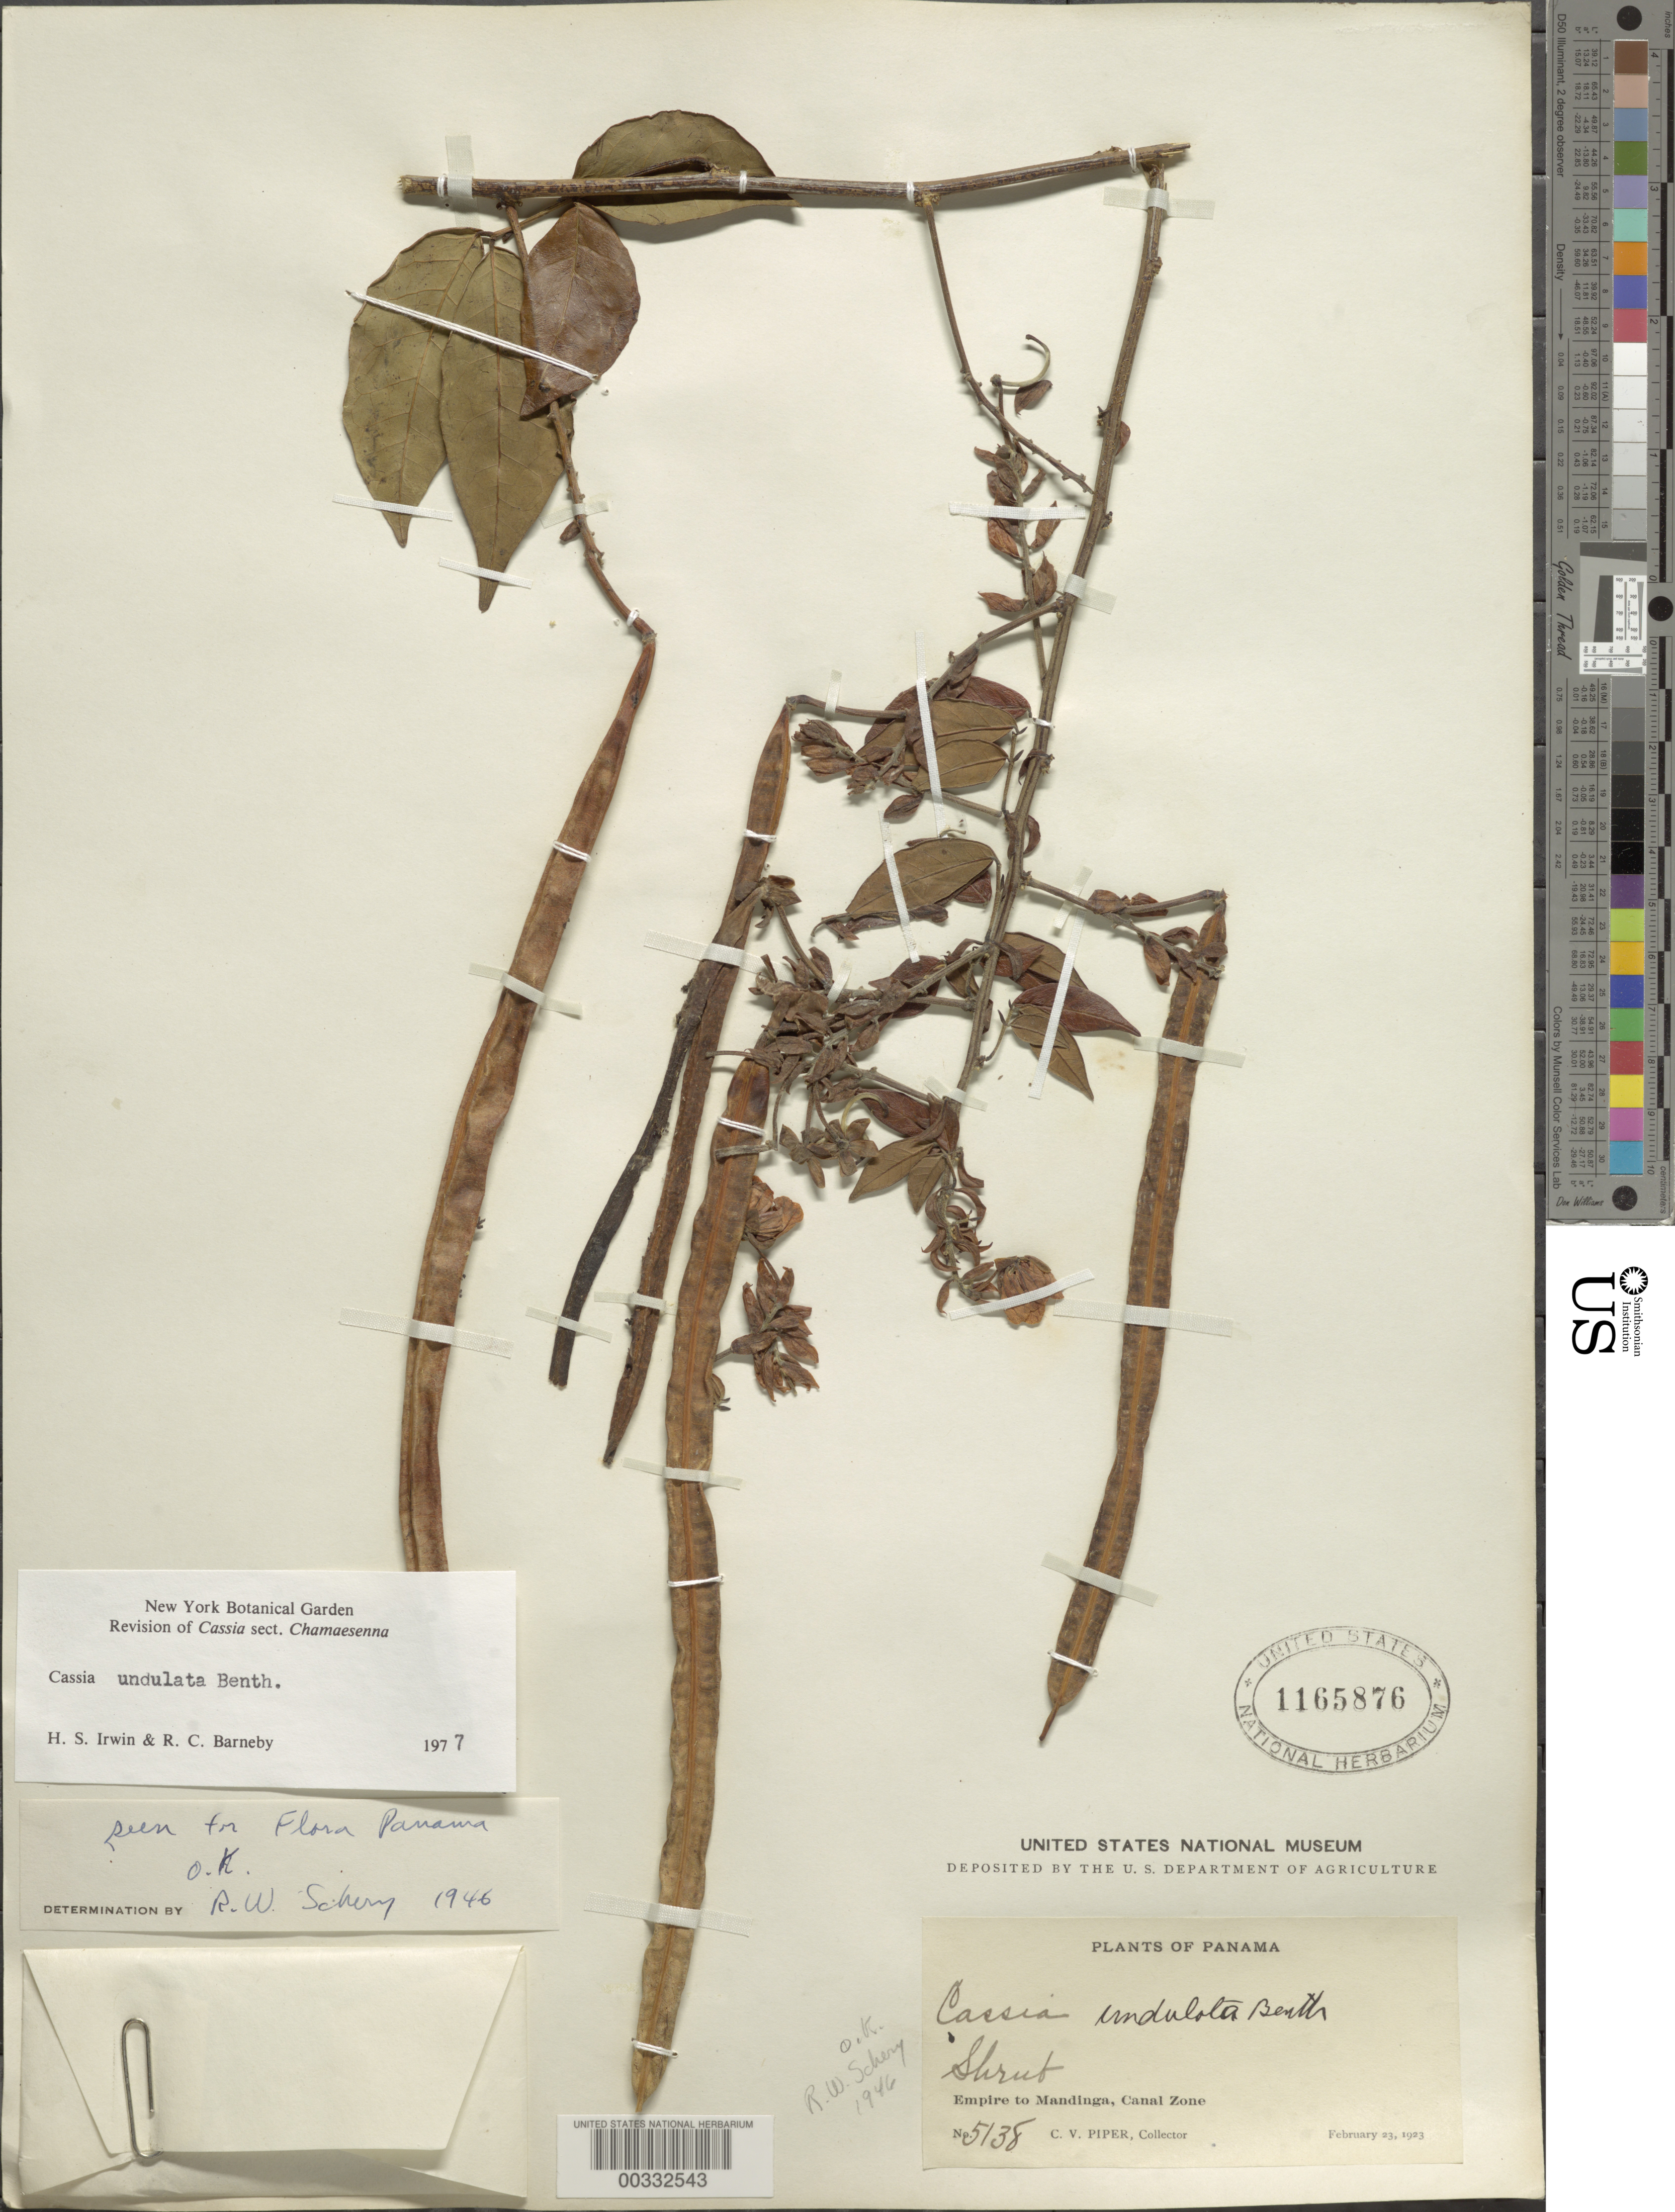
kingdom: Plantae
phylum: Tracheophyta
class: Magnoliopsida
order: Fabales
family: Fabaceae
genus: Senna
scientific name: Senna undulata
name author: (Benth.) H.S. Irwin & Barneby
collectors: C. V. Piper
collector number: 5138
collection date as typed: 23 Feb 1923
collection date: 1923-02-23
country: Panama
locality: Empire to Mandinga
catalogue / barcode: US 1165876